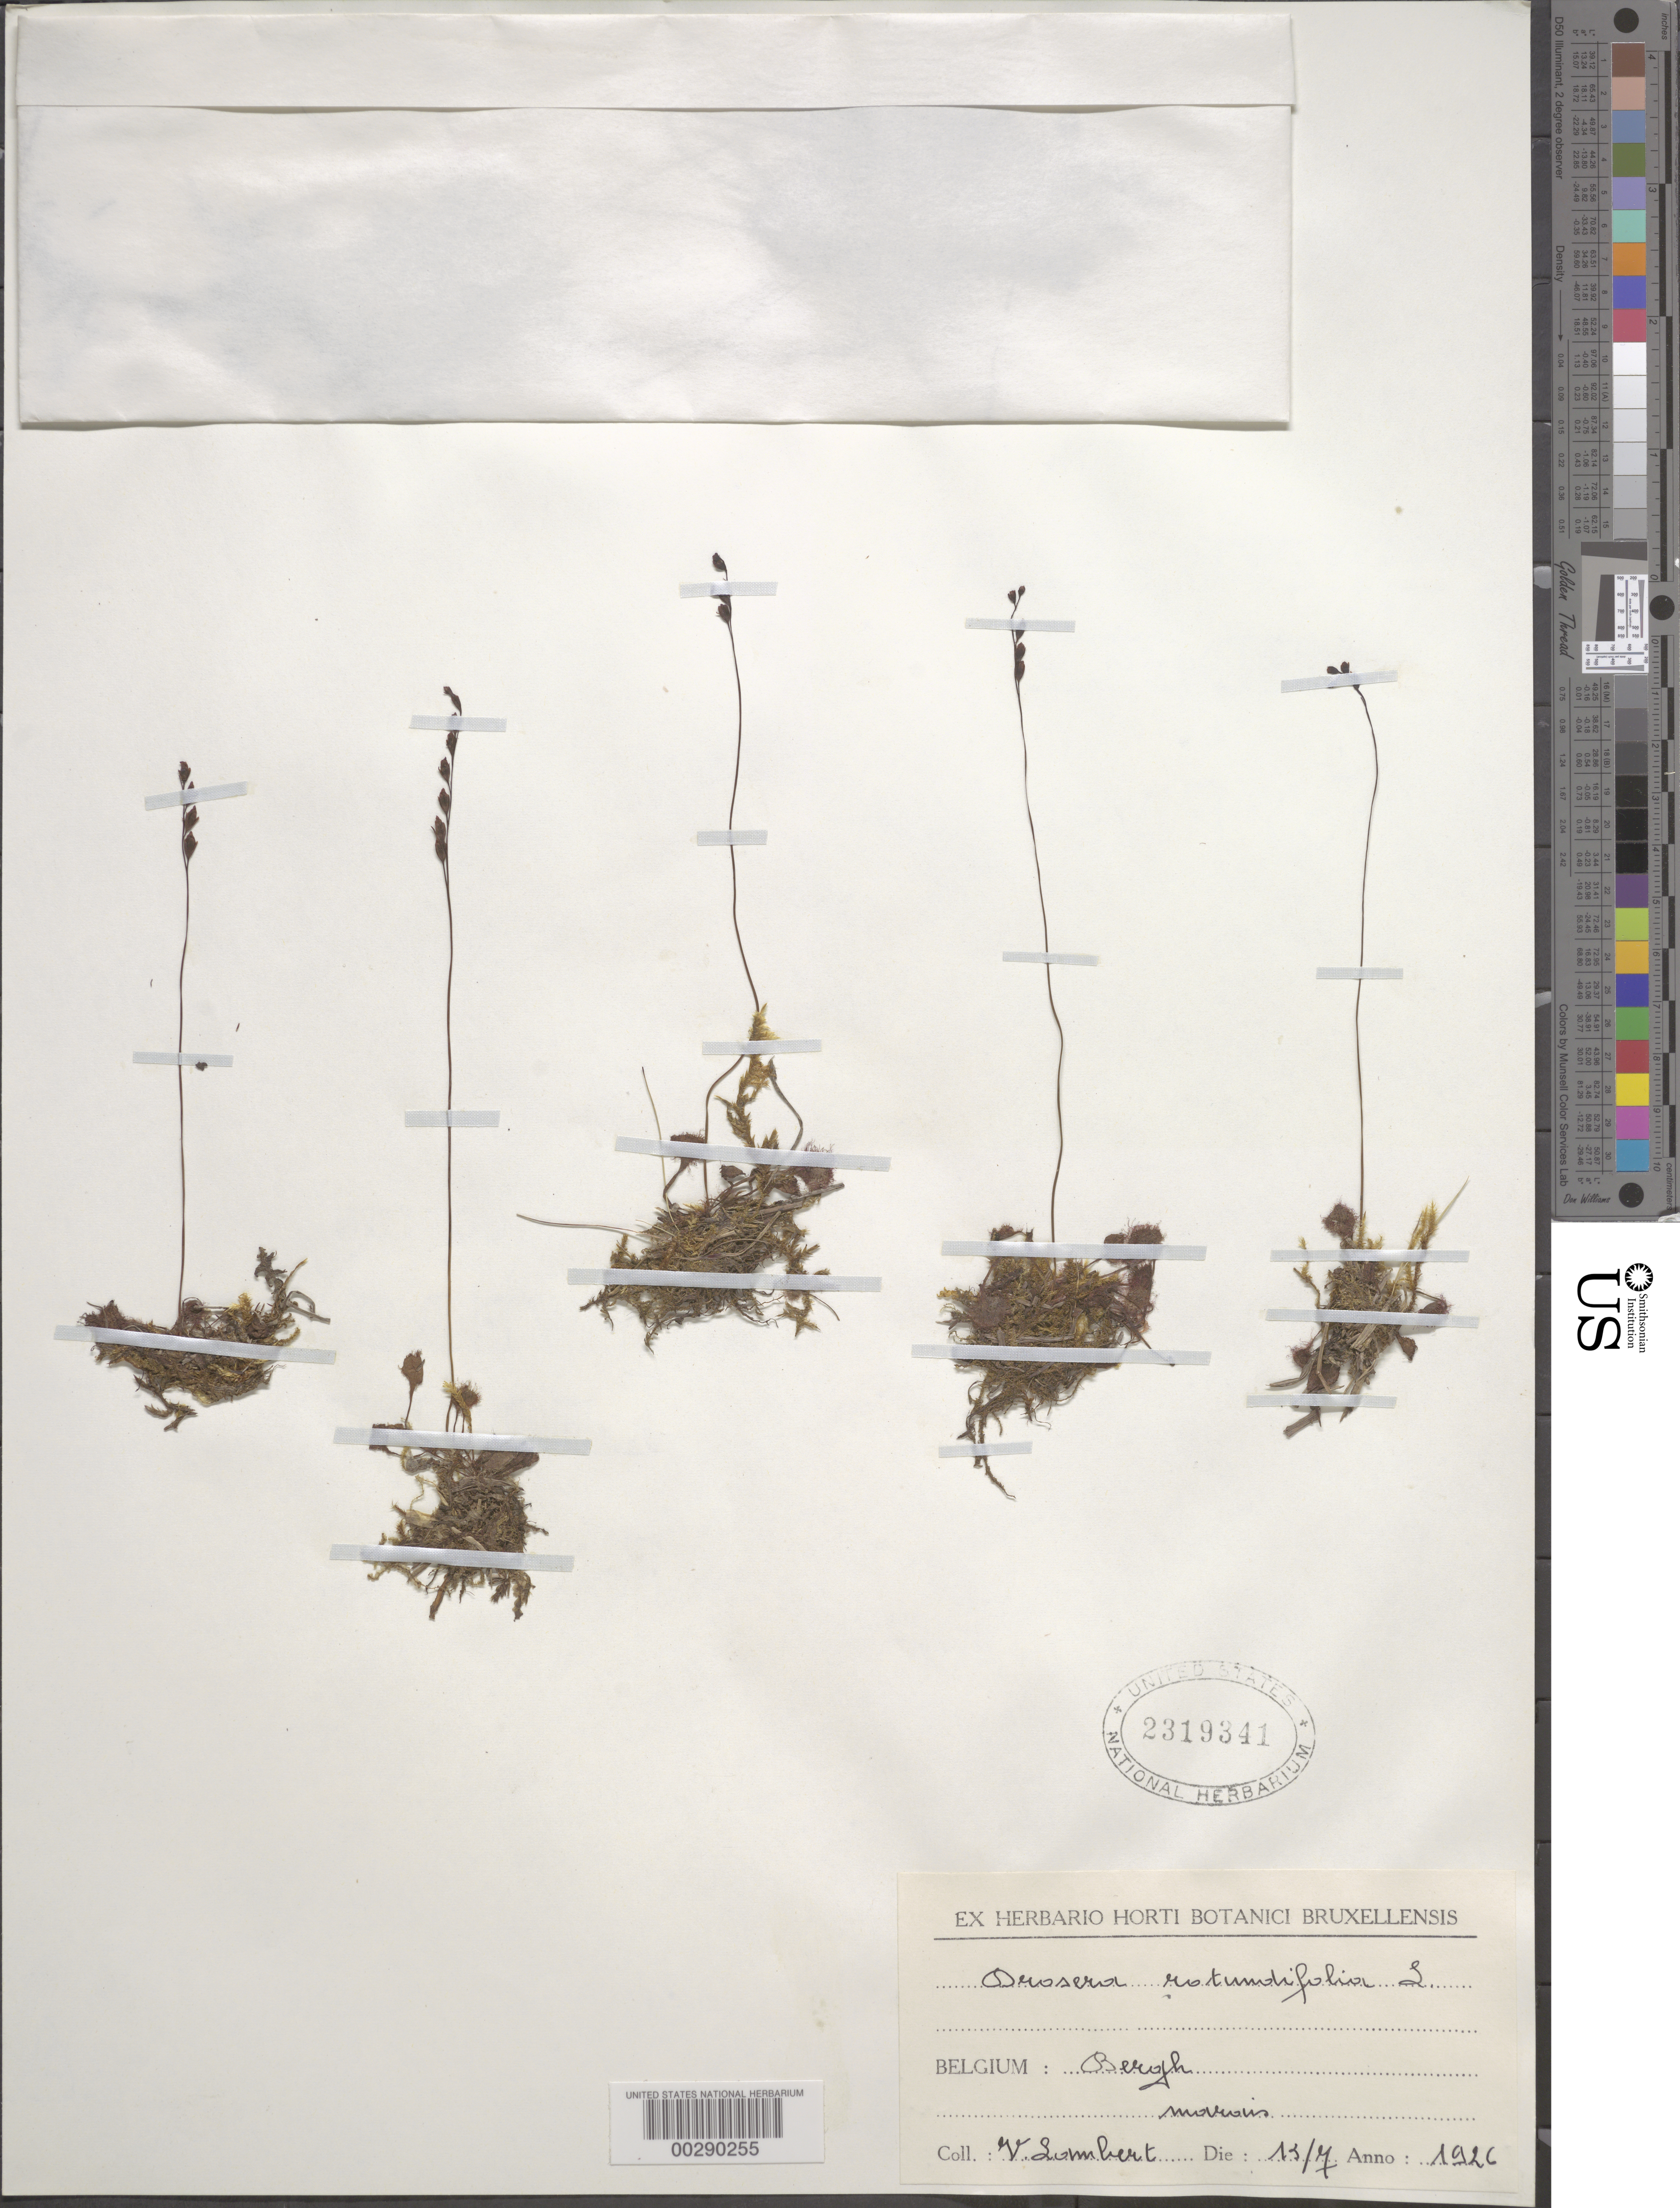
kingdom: Plantae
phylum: Tracheophyta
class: Magnoliopsida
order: Caryophyllales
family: Droseraceae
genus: Drosera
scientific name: Drosera rotundifolia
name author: L.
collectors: V. Lambert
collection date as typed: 15 Jul 1926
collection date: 1926-07-15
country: Belgium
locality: Berogh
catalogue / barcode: US 2319341